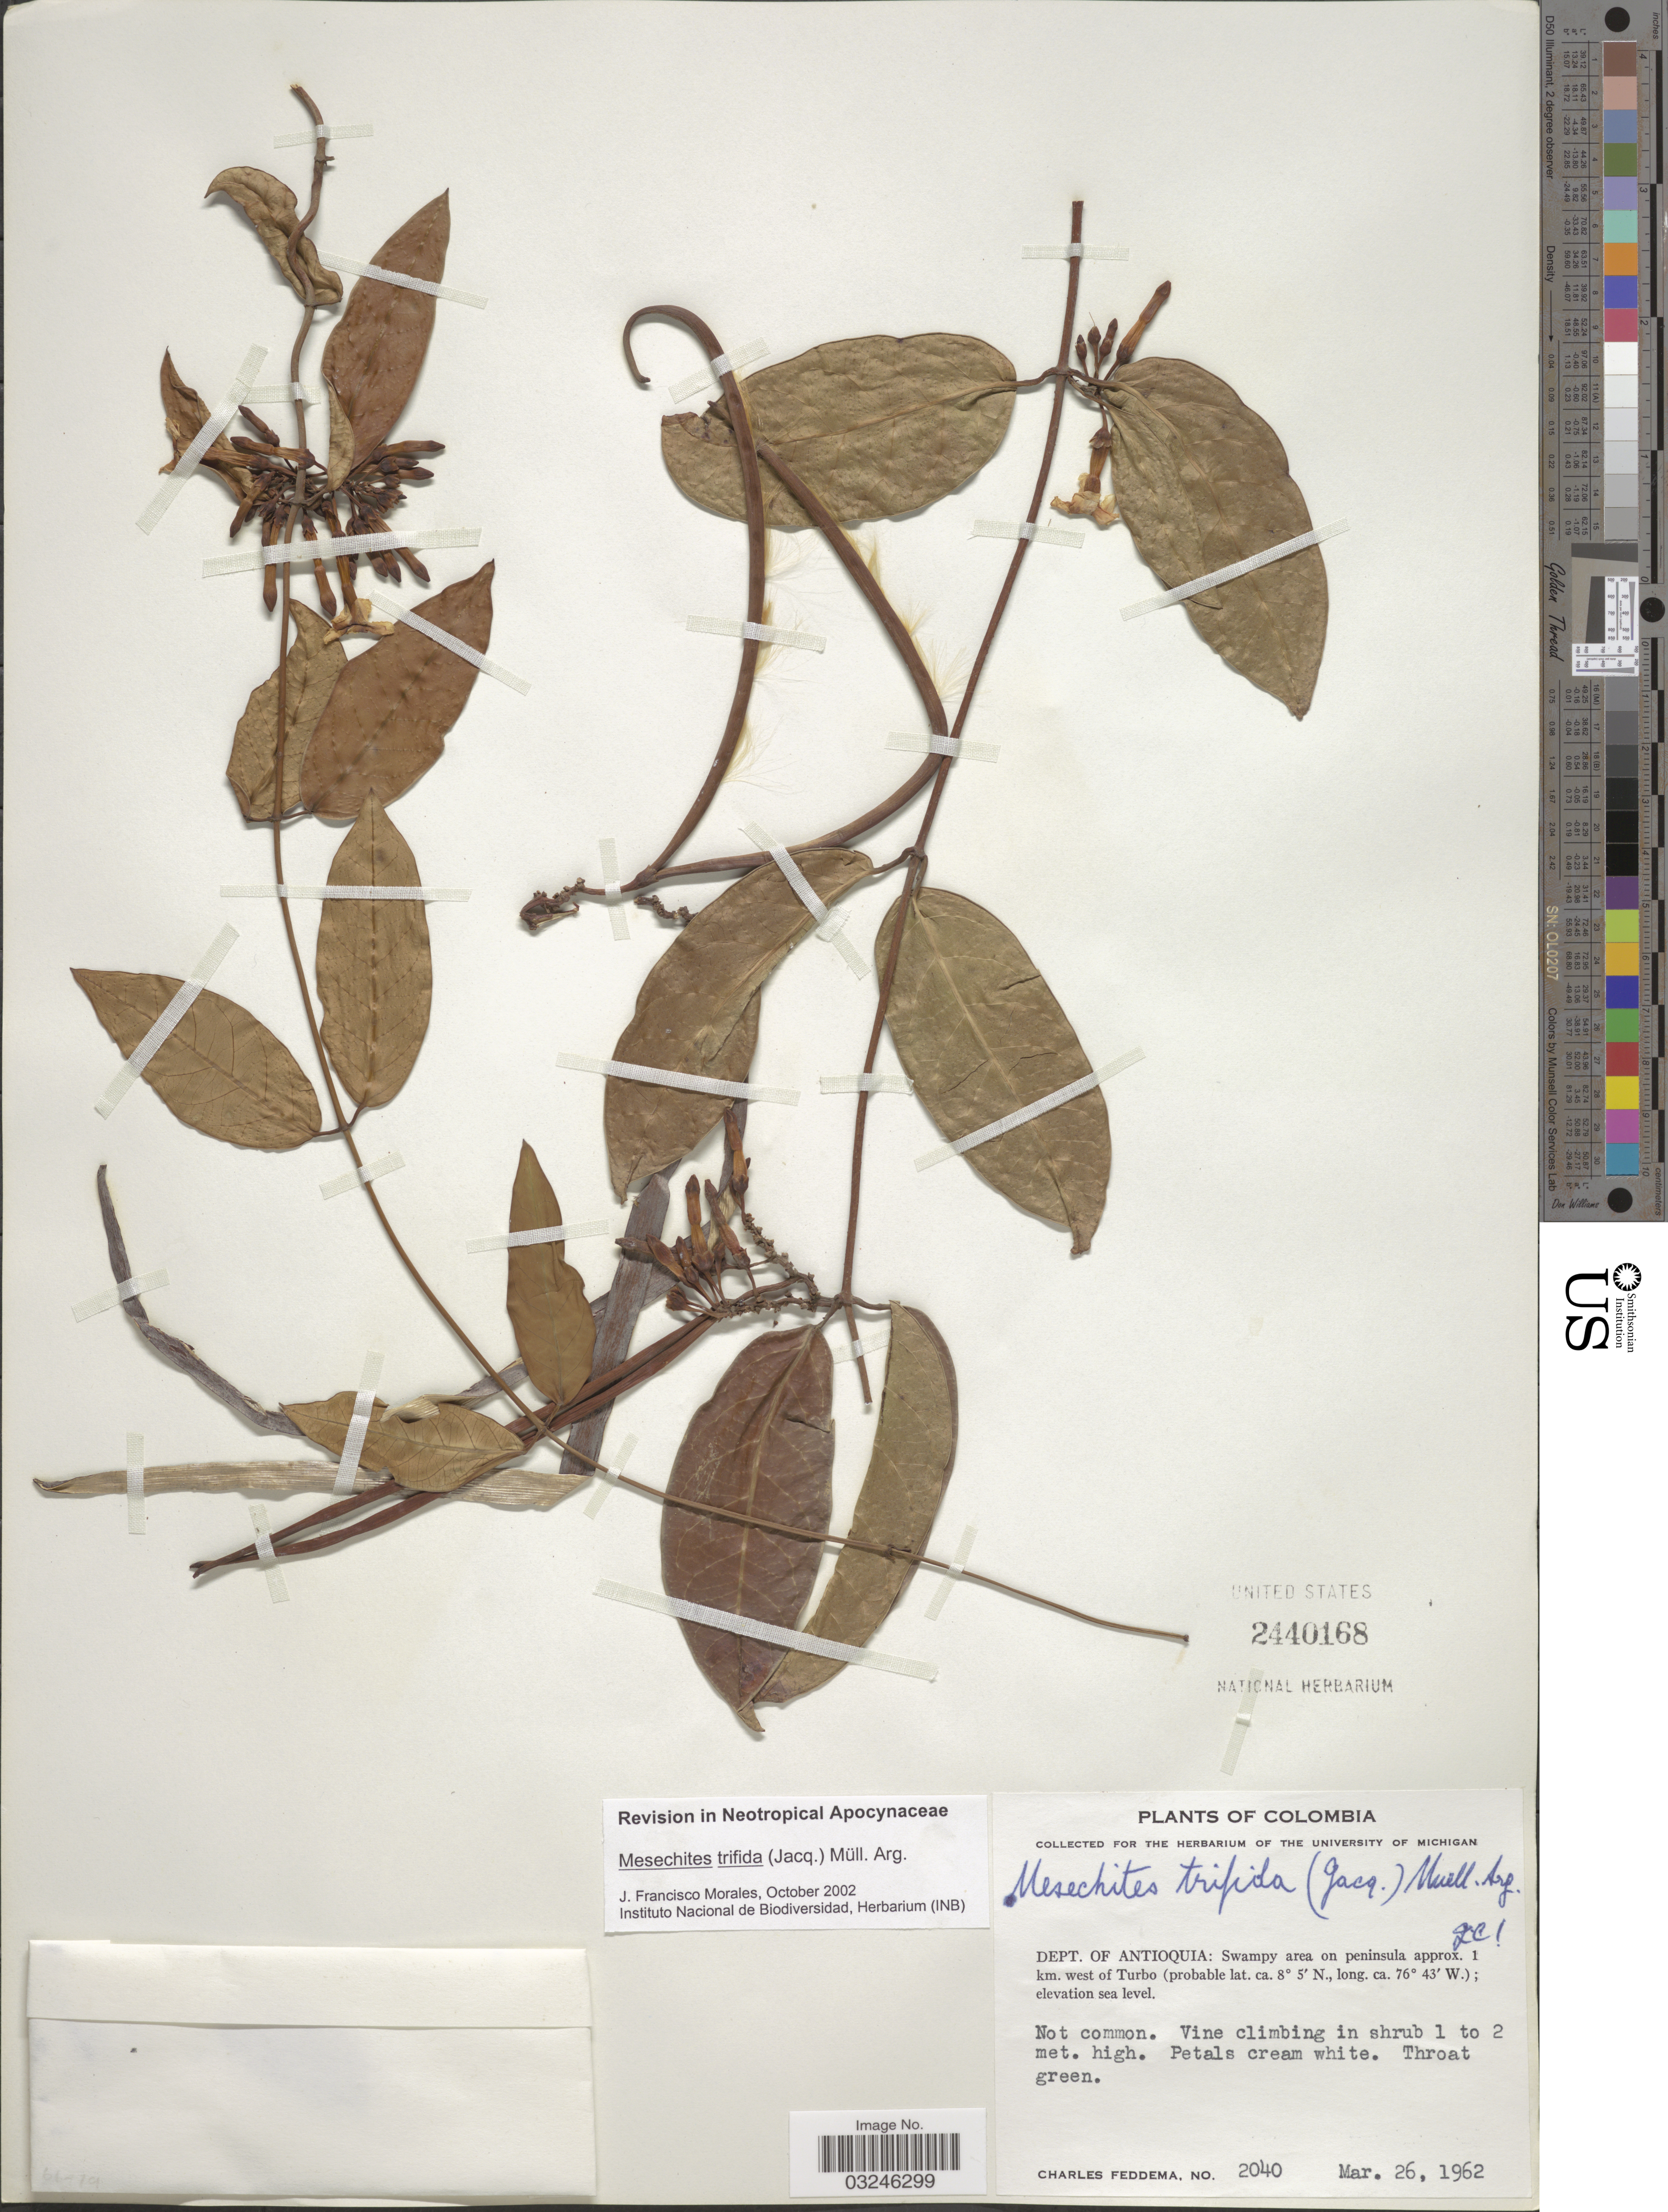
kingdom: Plantae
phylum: Tracheophyta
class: Magnoliopsida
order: Gentianales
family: Apocynaceae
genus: Mesechites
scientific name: Mesechites trifidus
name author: (Jacq.) Müll. Arg.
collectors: C. Feddema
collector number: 2040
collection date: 1962-03-26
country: Colombia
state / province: Antioquia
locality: Dept. of Antioquia: Swampy area on peninsula approx. 1 km. west of Turbo.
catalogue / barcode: US 2440168